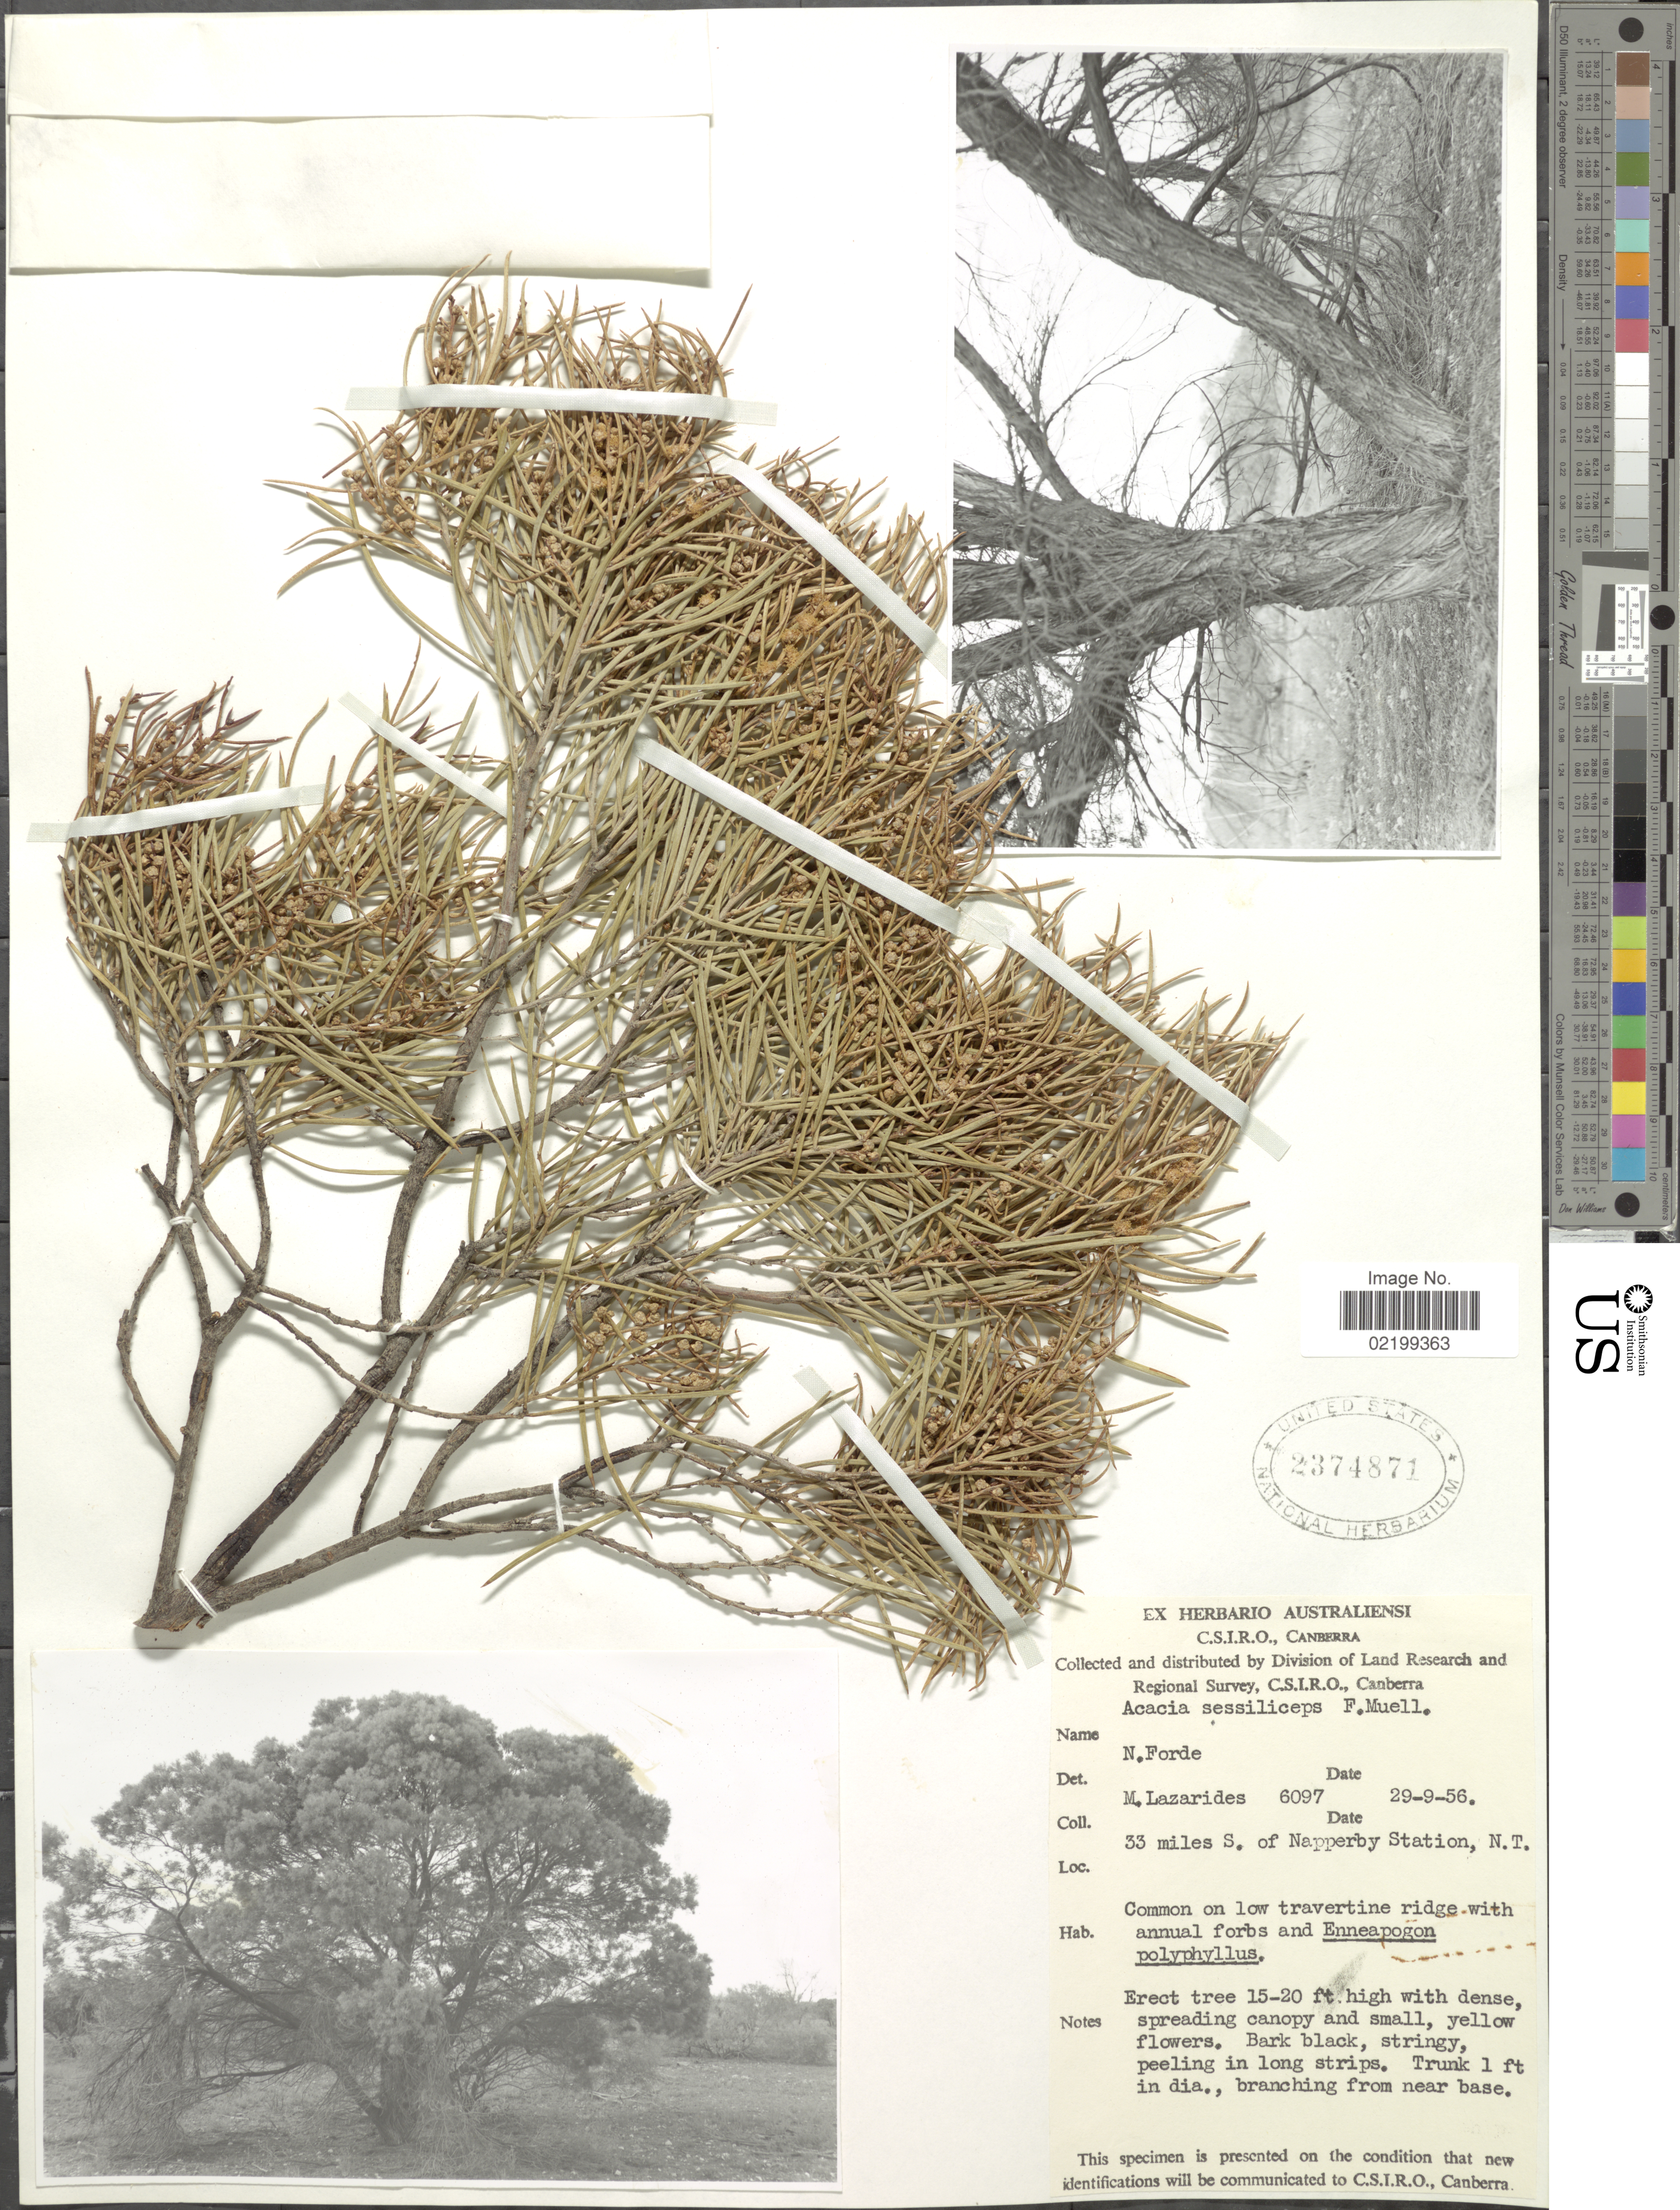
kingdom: Plantae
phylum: Tracheophyta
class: Magnoliopsida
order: Fabales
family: Fabaceae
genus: Acacia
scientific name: Acacia sessiliceps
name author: F. Muell.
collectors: M. Lazarides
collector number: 6097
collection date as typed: Transcribed d/m/y: 29/9/56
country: Australia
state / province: Northern Territory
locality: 33 miles S. of Napperby Station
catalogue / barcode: US 2374871